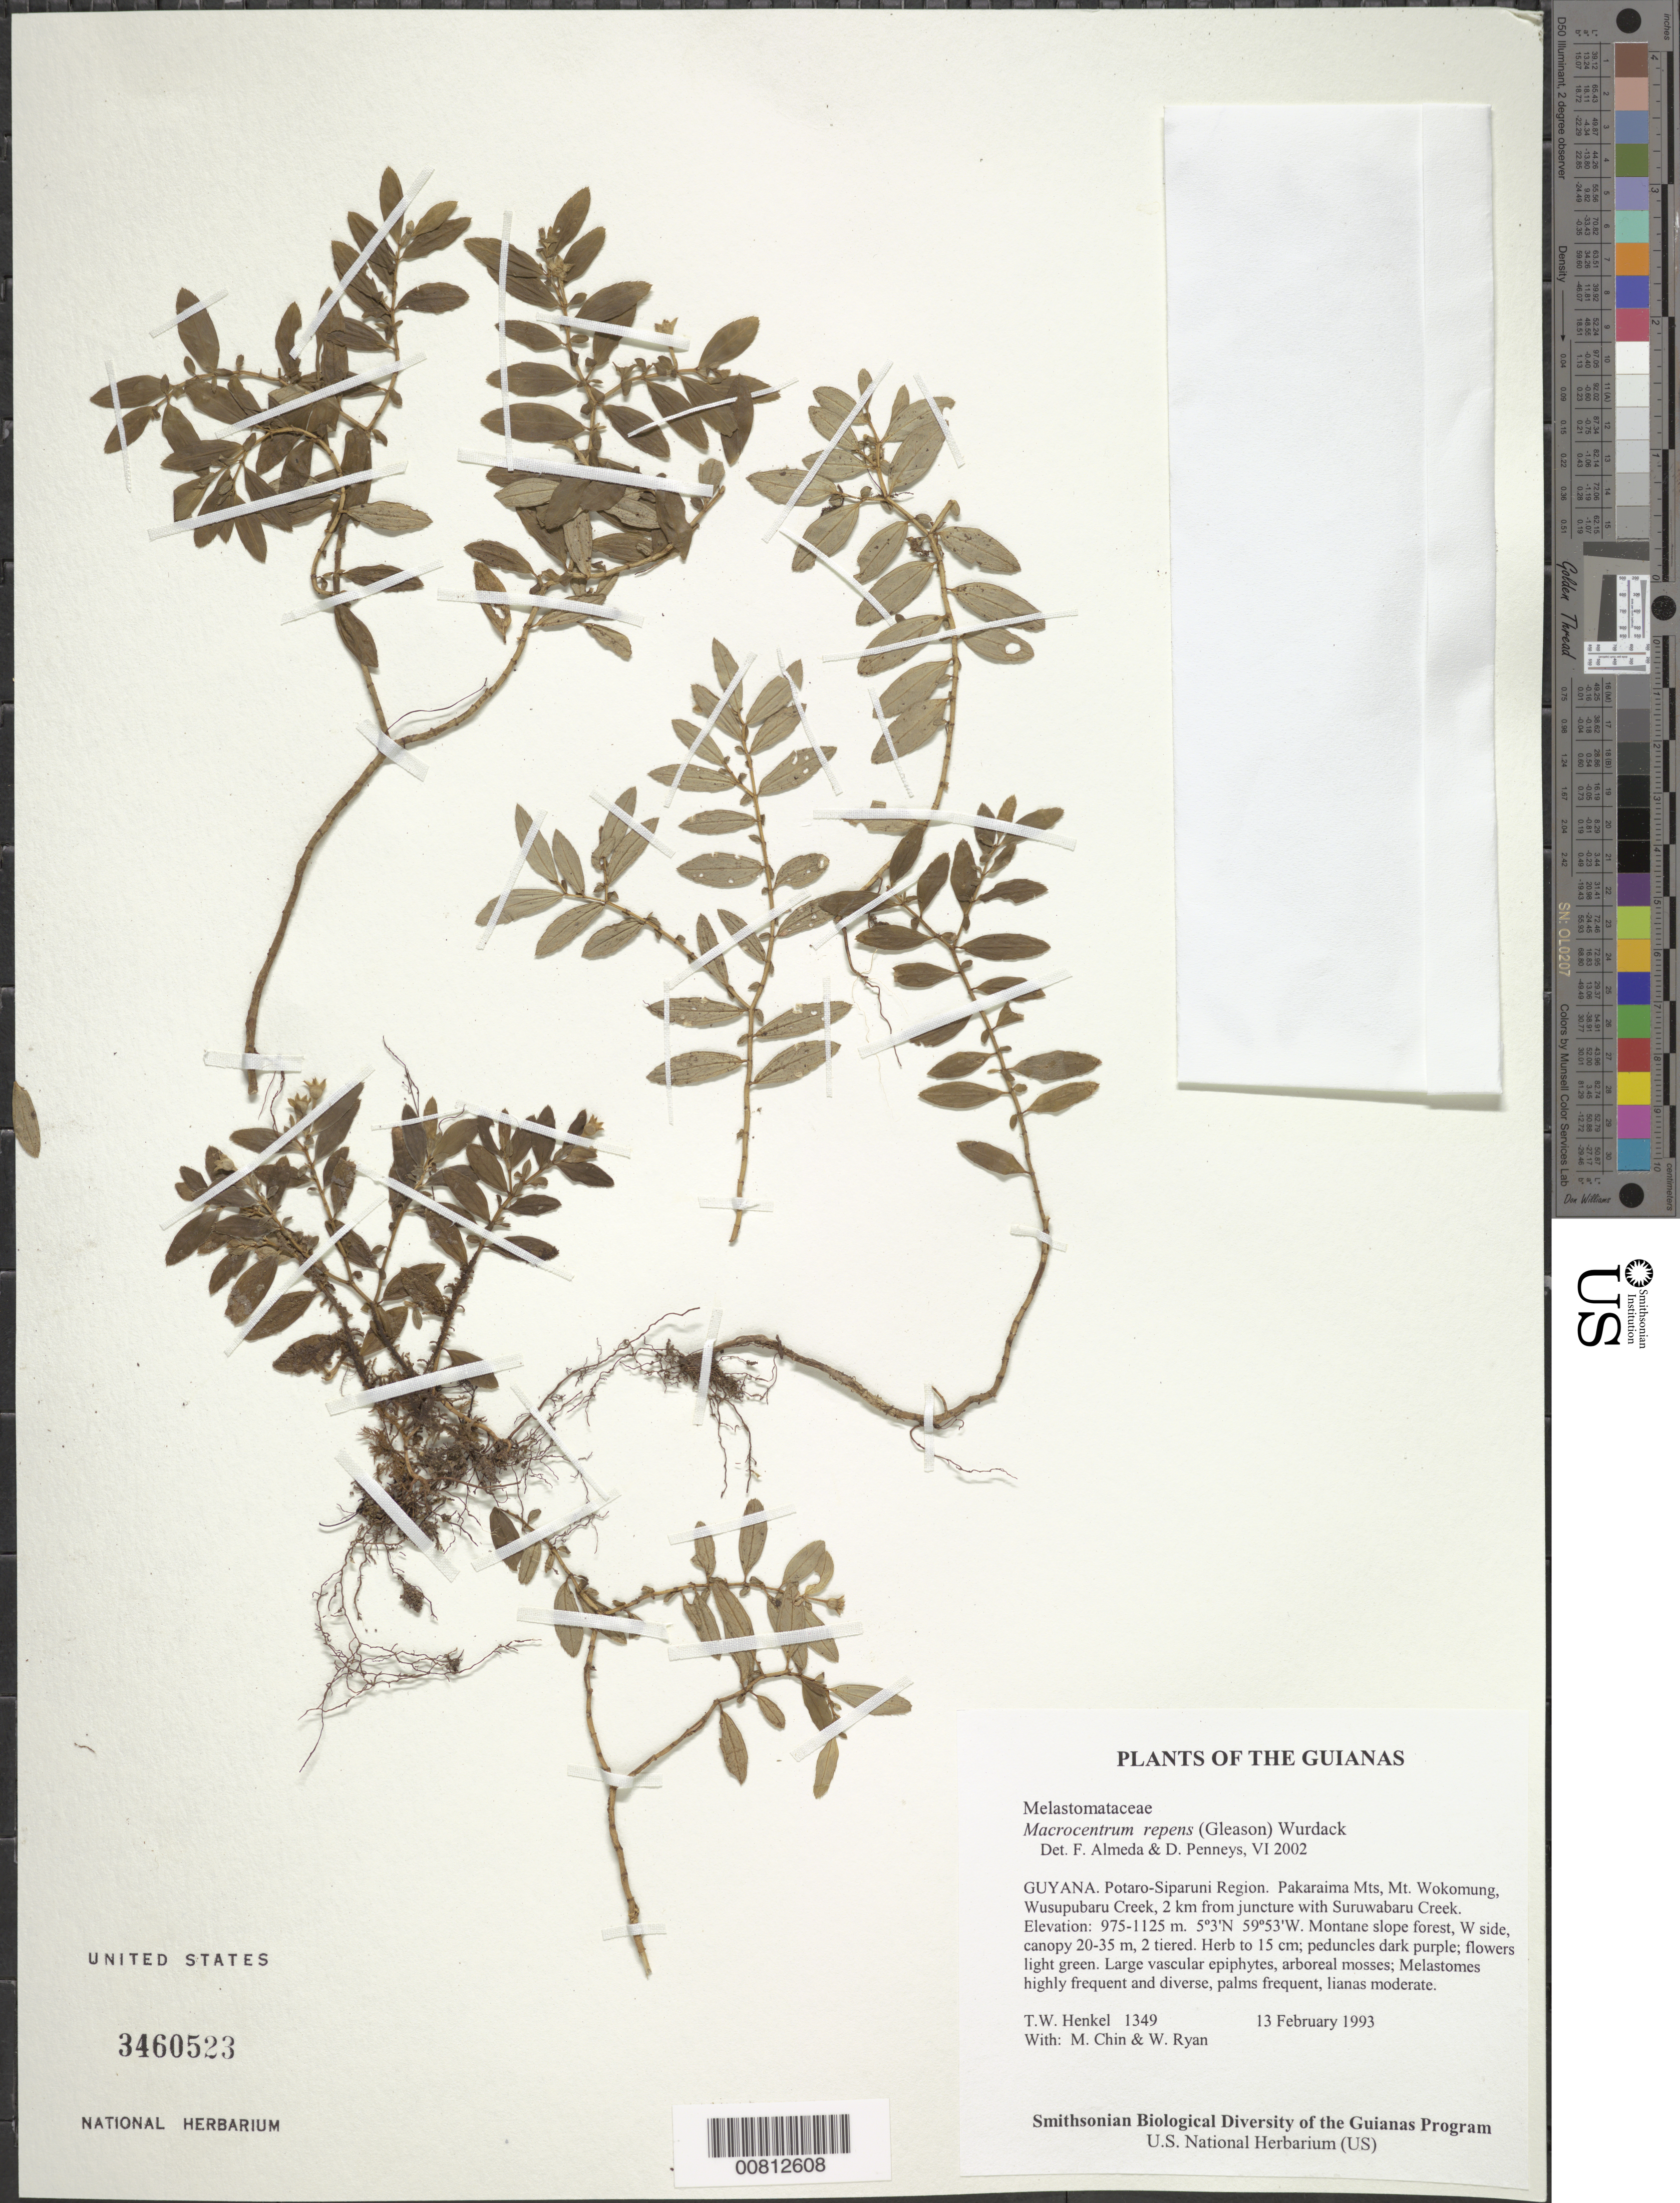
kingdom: Plantae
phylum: Tracheophyta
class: Magnoliopsida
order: Myrtales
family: Melastomataceae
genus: Macrocentrum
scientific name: Macrocentrum repens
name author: (Gleason) Wurdack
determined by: Almeda, F.; Penneys, D. S.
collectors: T. Henkel, M. Chin & W. Ryan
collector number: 1349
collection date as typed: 13 February 1993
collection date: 1993-02-13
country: Guyana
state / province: Potaro-Siparuni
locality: Pakaraima Mts, Mt. Wokomung, Wusupubaru Creek, 2 km from juncture with Suruwabaru Creek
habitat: Montane slope forest, W side, canopy 20-35 m, 2 tiered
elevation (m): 975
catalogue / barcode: US 3460523